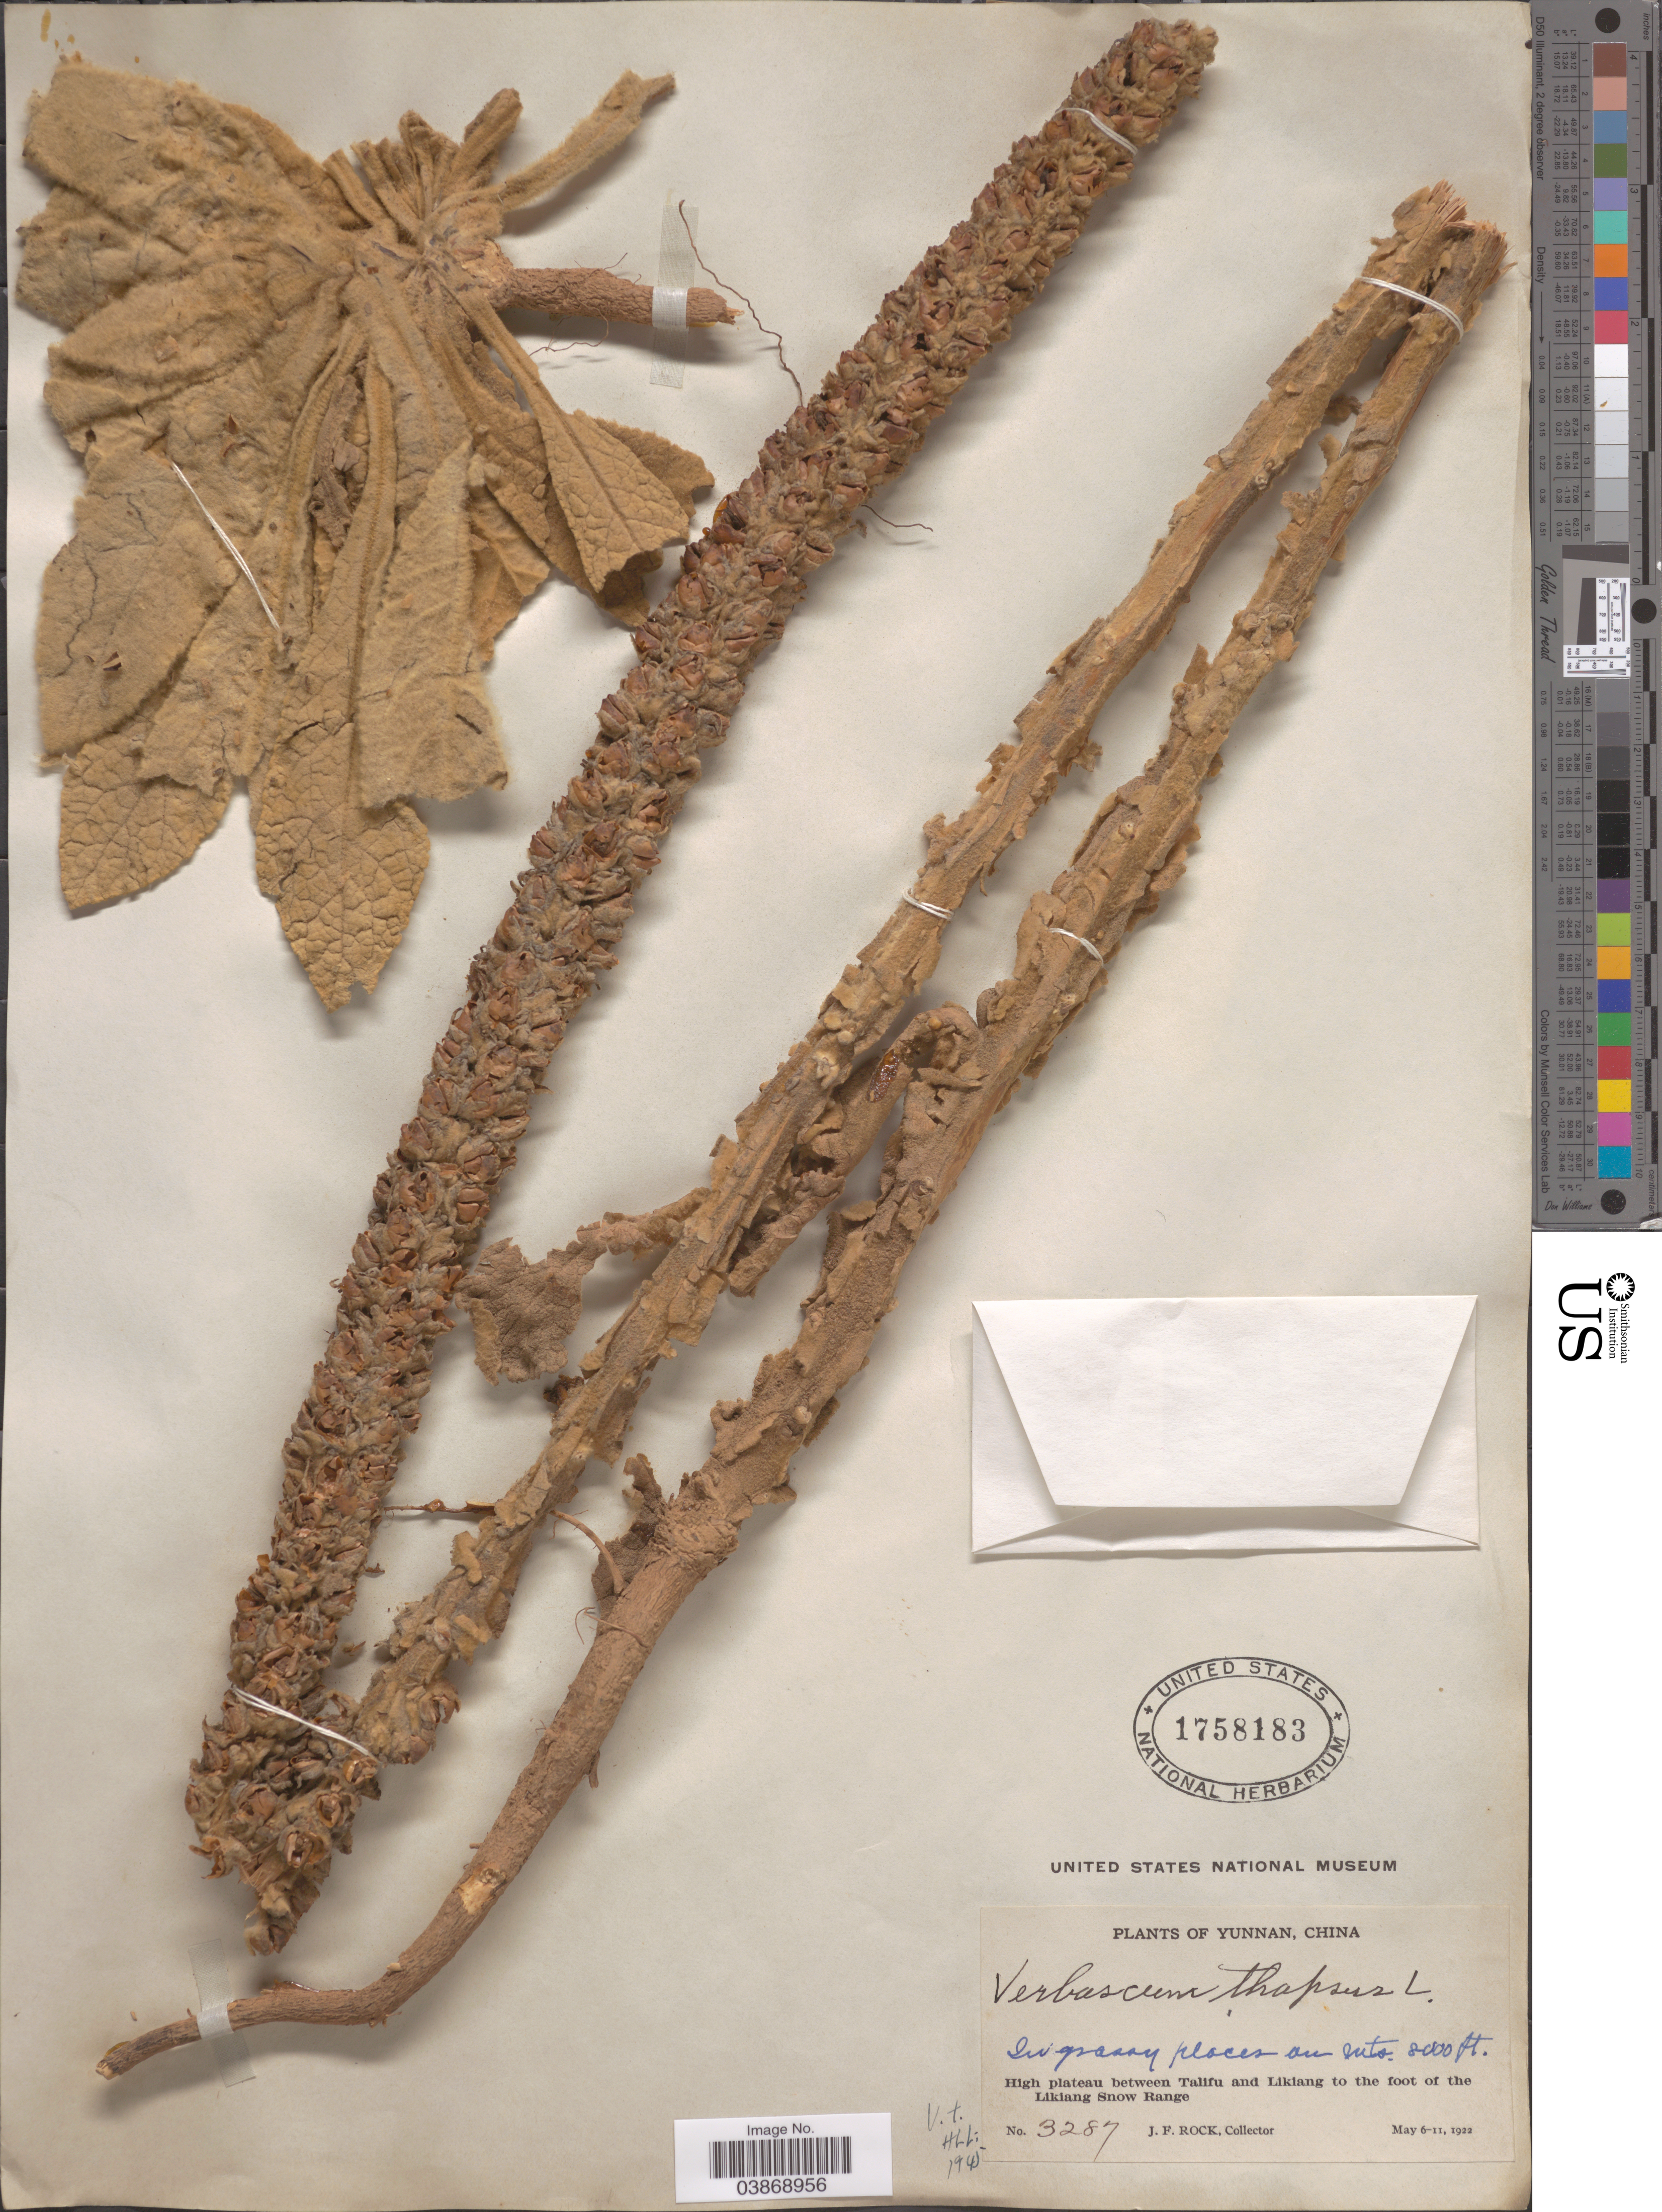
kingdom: Plantae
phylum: Tracheophyta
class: Magnoliopsida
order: Lamiales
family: Scrophulariaceae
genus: Verbascum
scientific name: Verbascum thapsus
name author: L.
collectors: J. Rock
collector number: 3287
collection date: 1922-05-06/1922-05-11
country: China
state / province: Yunnan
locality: In grassy places on mts. High plateau between Talifu and Likiang to the foot of the Likiang Snow Range.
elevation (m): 2438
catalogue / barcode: US 1758183